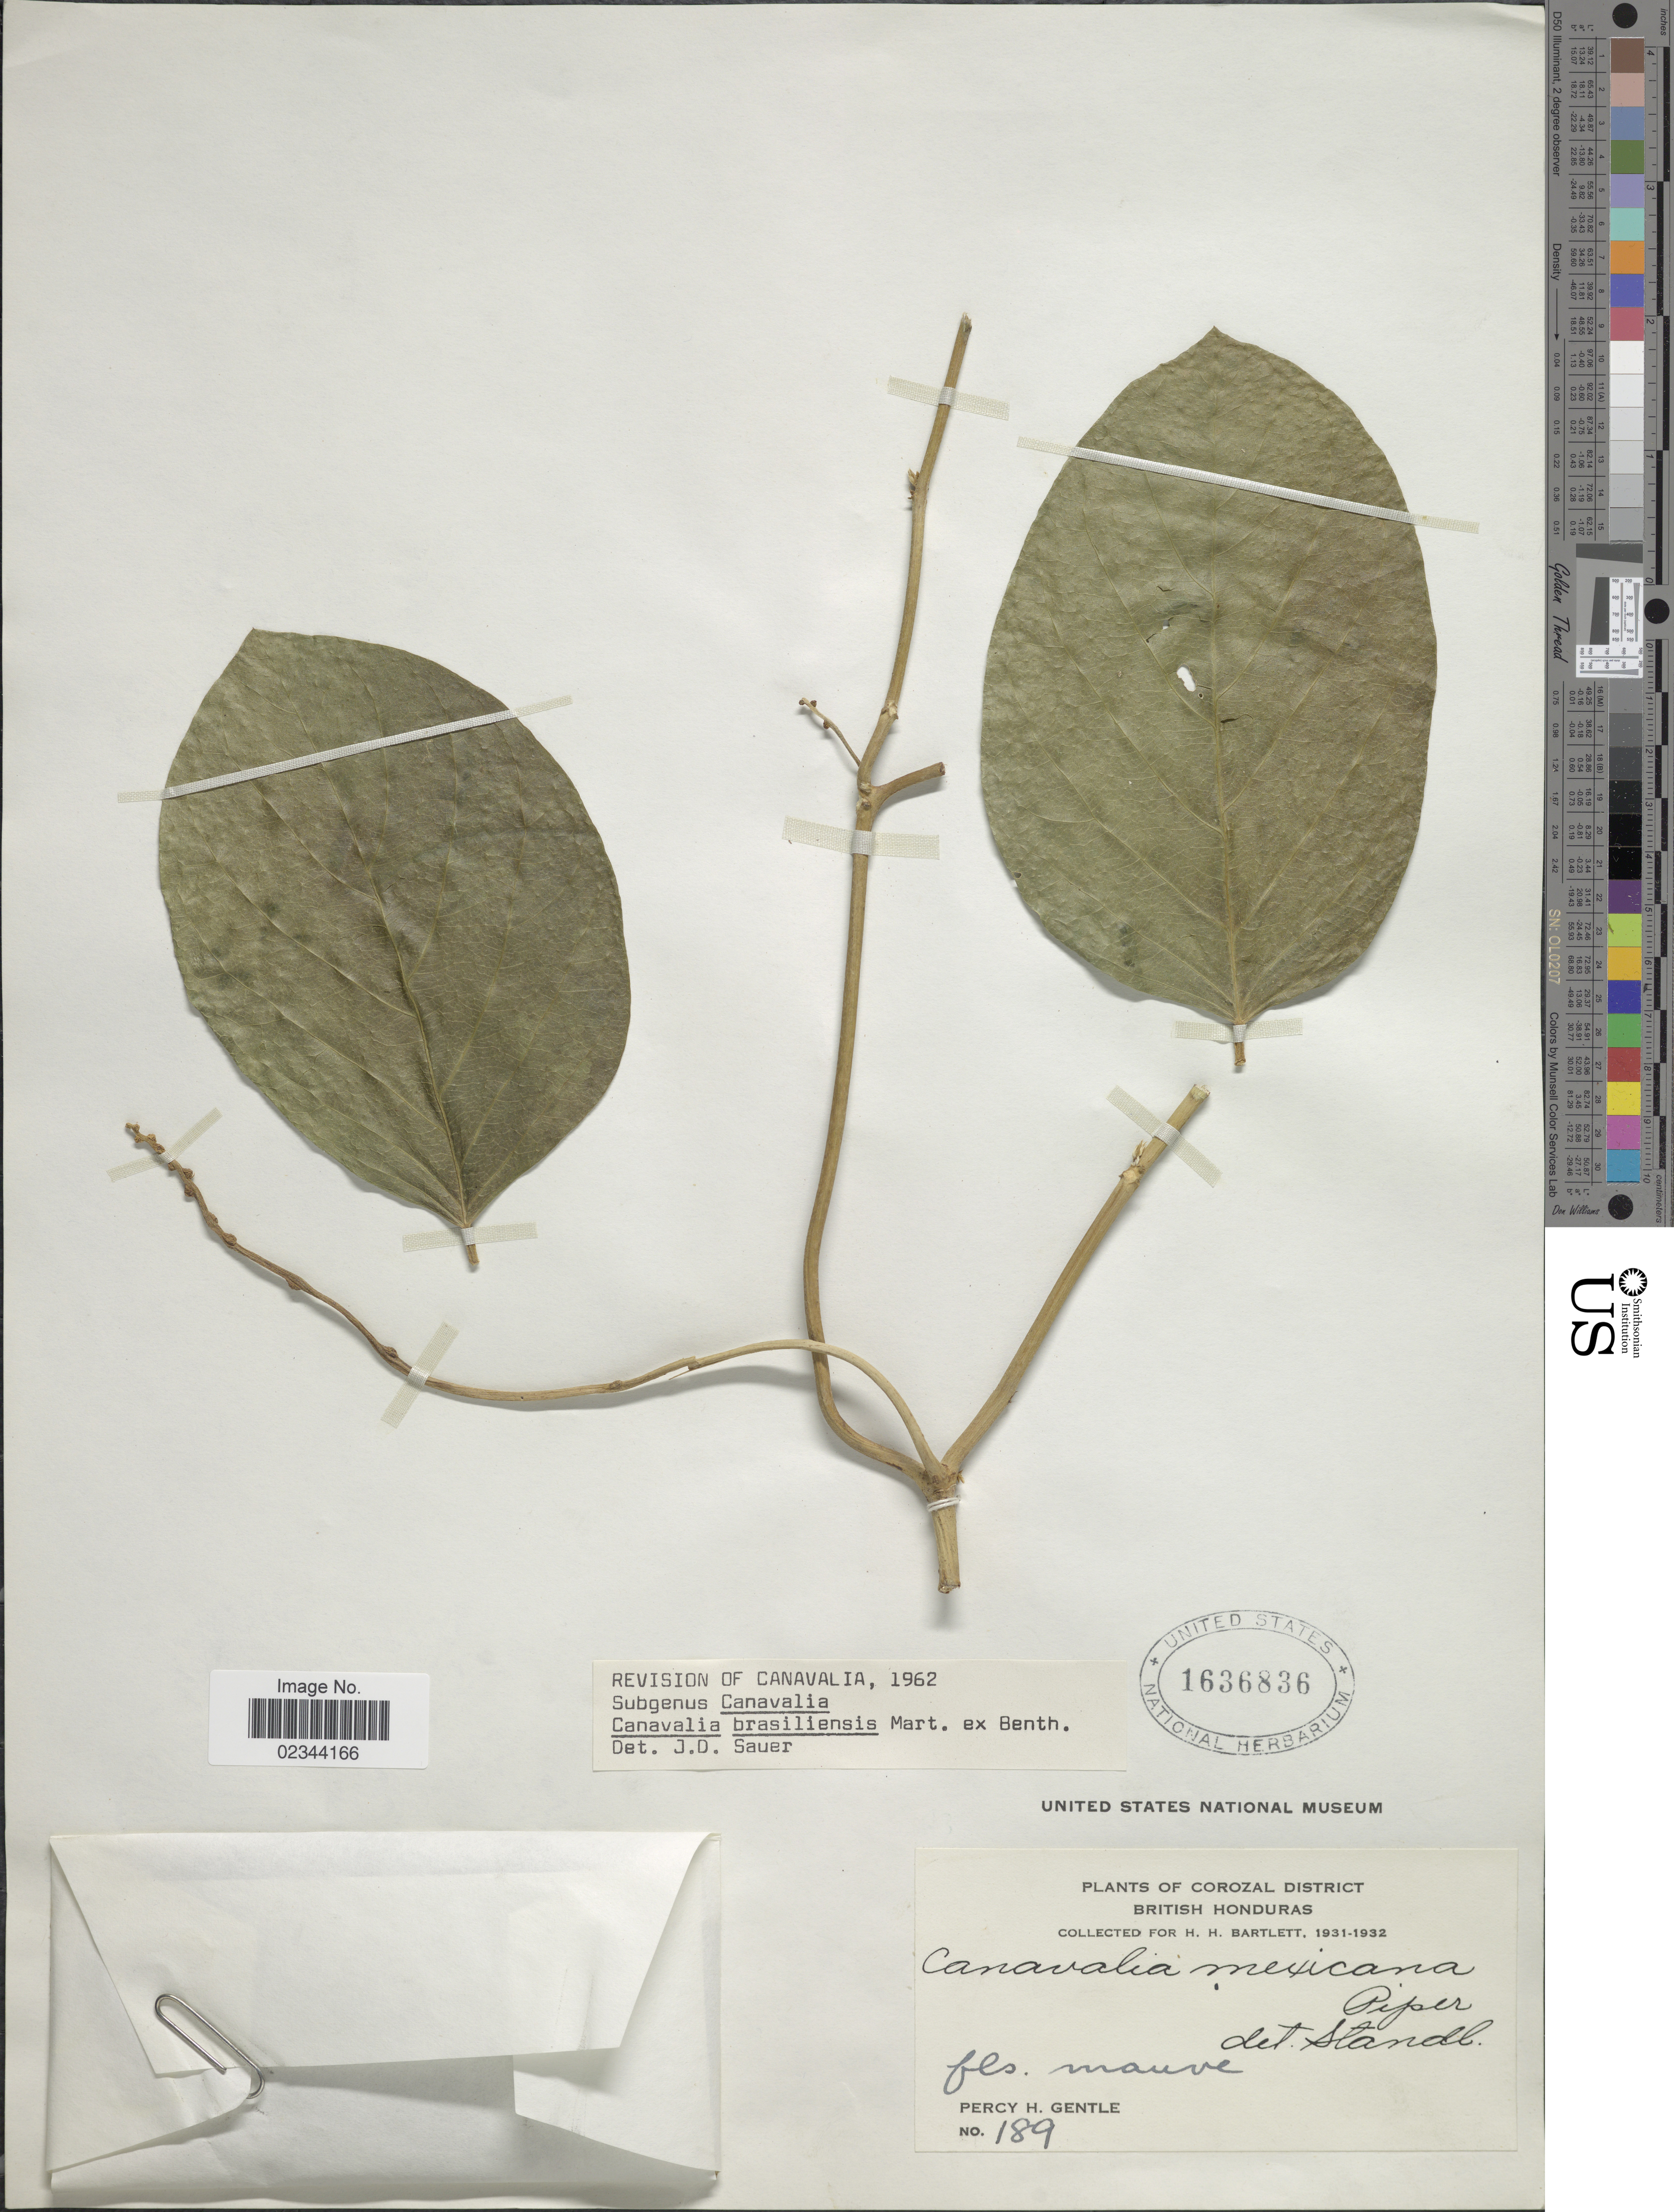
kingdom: Plantae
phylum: Tracheophyta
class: Magnoliopsida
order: Fabales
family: Fabaceae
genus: Canavalia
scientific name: Canavalia brasiliensis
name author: Mart. ex Benth.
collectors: P. H. Gentle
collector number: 189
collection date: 1931/1932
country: Belize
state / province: Corozal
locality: British Honduras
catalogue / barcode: US 1636836